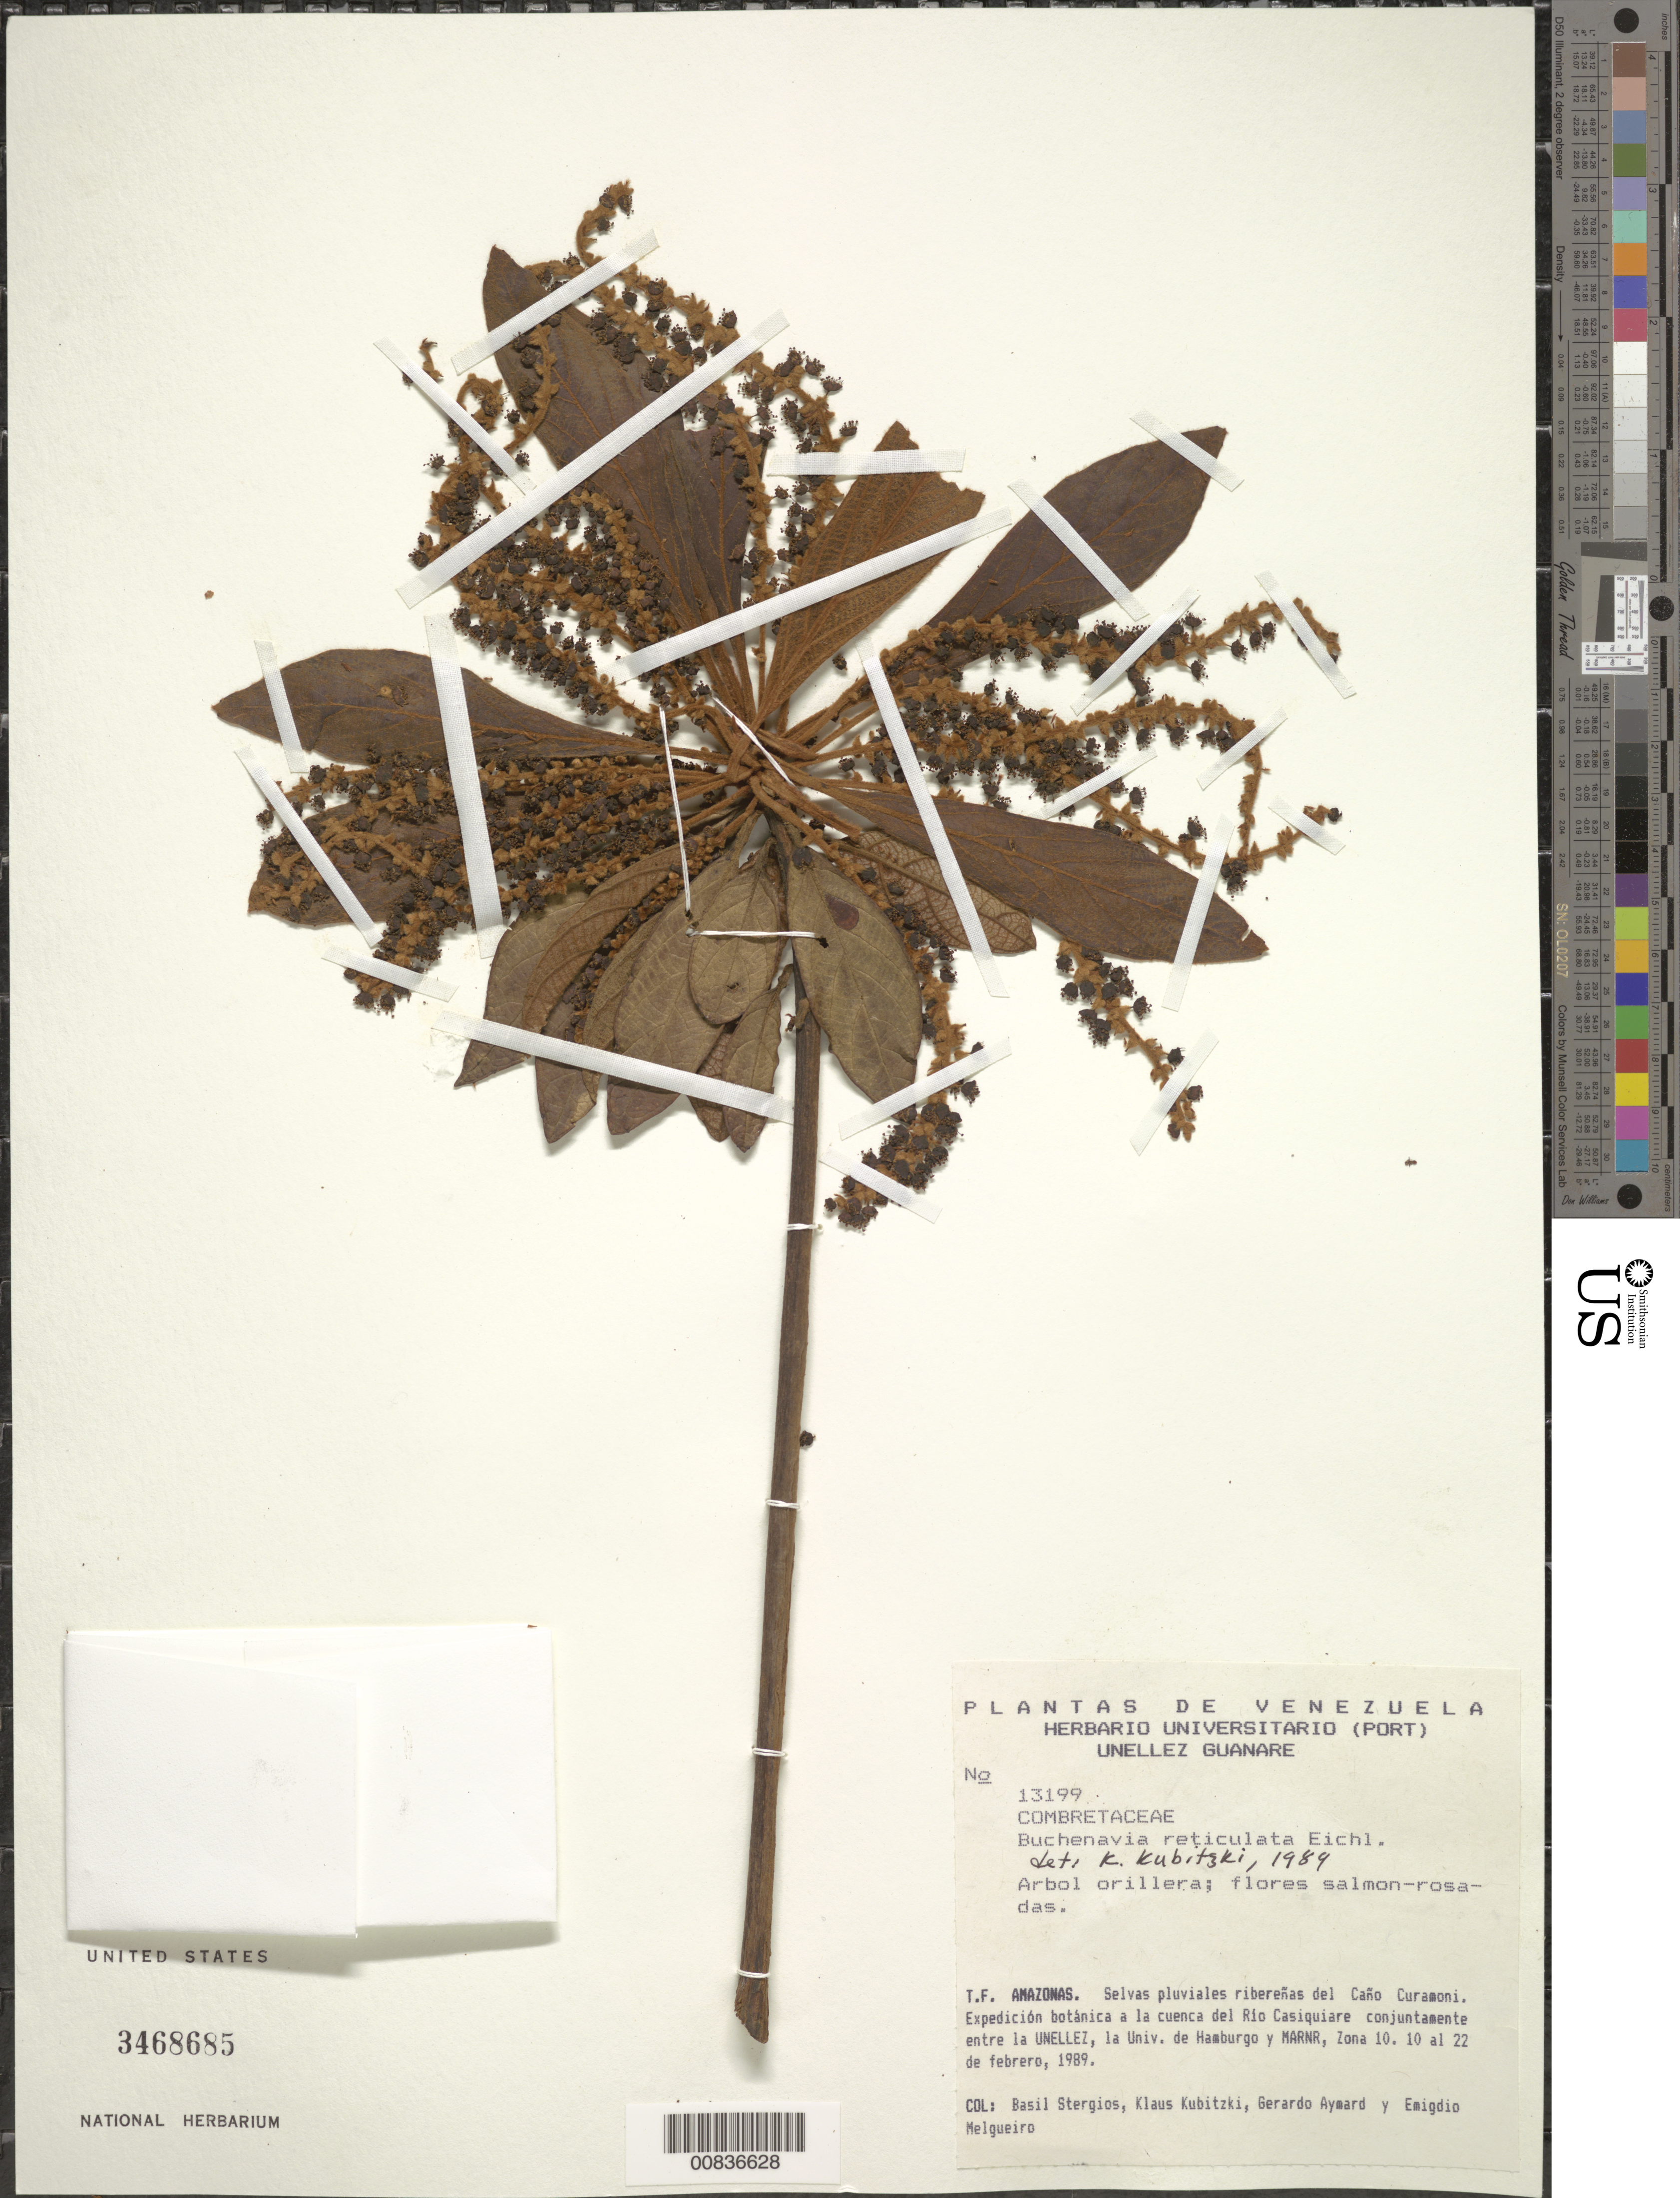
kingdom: Plantae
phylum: Tracheophyta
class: Magnoliopsida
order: Myrtales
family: Combretaceae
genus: Terminalia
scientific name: Terminalia pulcherrima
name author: (Exell & Stace) Gere & Boatwr.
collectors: B. G. Stergios, K. Kubitzki, G. A. Aymard & E. Melgueiro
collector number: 13199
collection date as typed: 10-Feb-89 to 22-Feb-89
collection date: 1989-02-10/1989-02-22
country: Venezuela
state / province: Amazonas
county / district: Río Negro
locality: Caño Curamoni, cuenca del río Casiquiare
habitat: Selvas pluviales riberenas del cano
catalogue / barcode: US 3468685